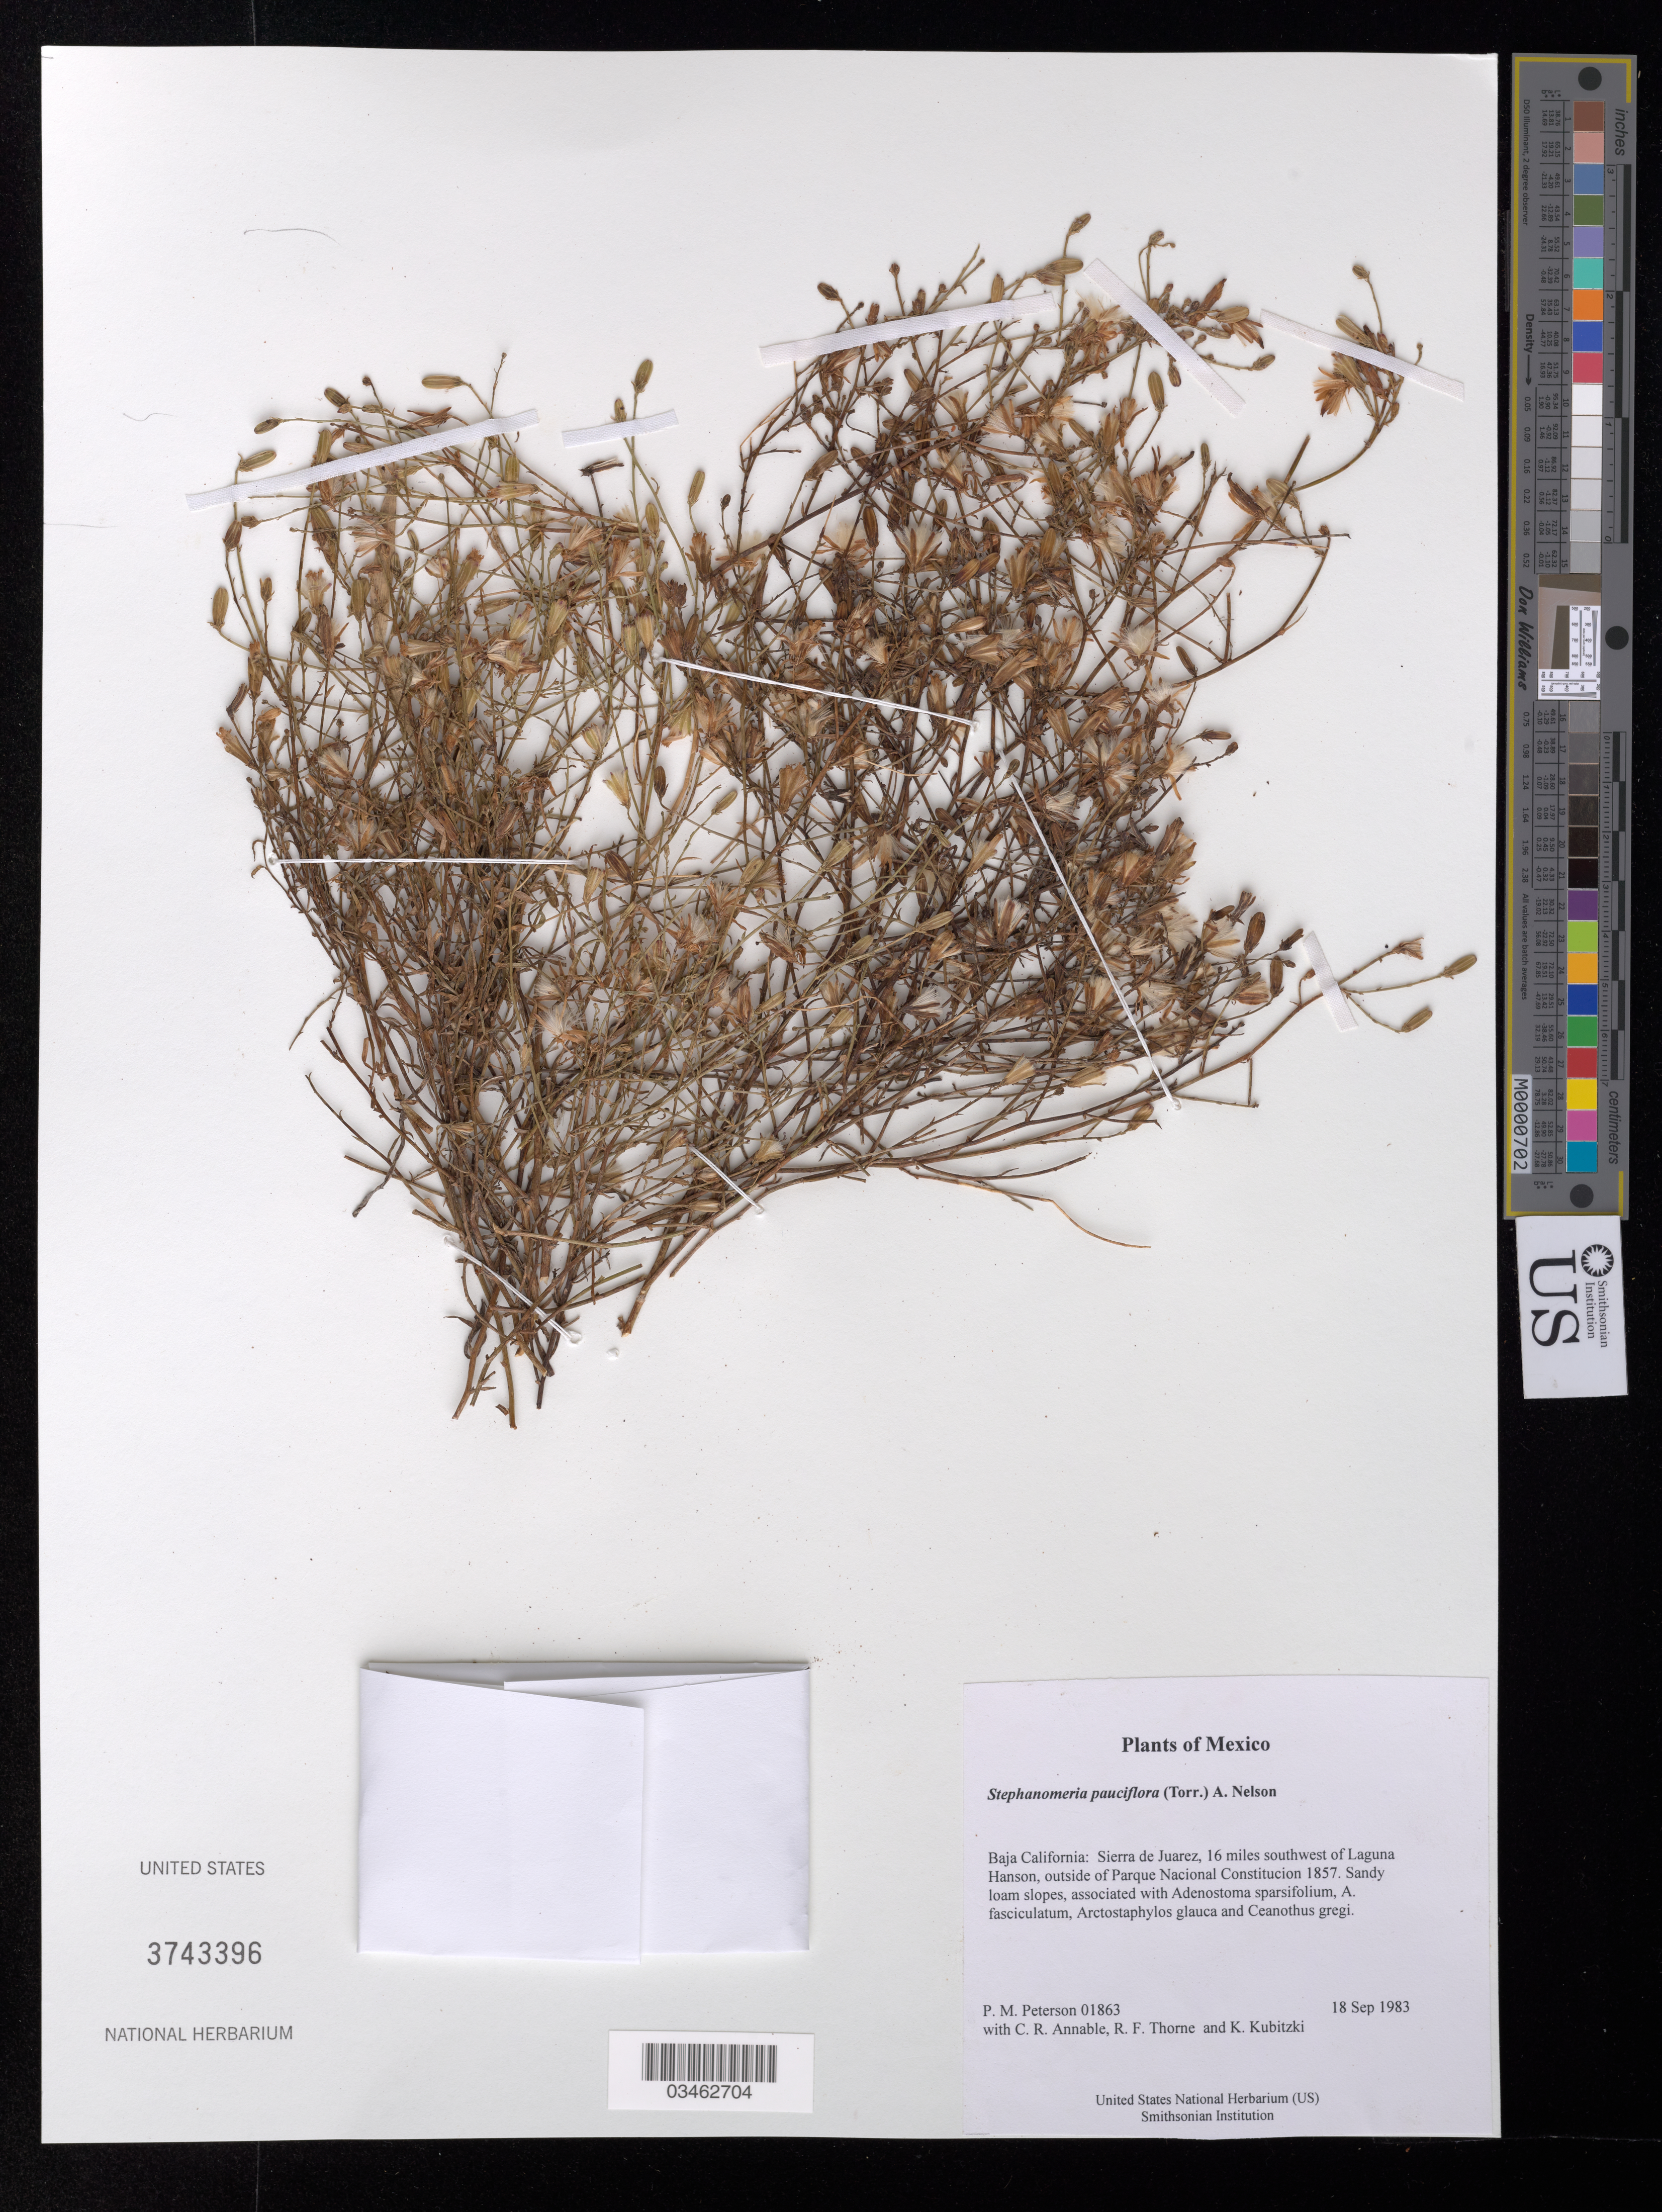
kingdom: Plantae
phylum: Tracheophyta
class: Magnoliopsida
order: Asterales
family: Asteraceae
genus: Stephanomeria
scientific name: Stephanomeria pauciflora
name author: (Torr.) A. Nelson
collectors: P. M. Peterson, C. R. Annable, R. F. Thorne & K. Kubitzki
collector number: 01863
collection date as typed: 18 Sep 1983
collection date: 1983-09-18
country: Mexico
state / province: Baja California Norte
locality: Sierra de Juarez, 16 miles southwest of Laguna Hanson, outside of Parque Nacional Constitucion 1857.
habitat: Sandy loam slopes, associated with Adenostoma sparsifolium, A. fasciculatum, Arctostaphylos glauca and Ceanothus gregi.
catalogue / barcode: US 3743396